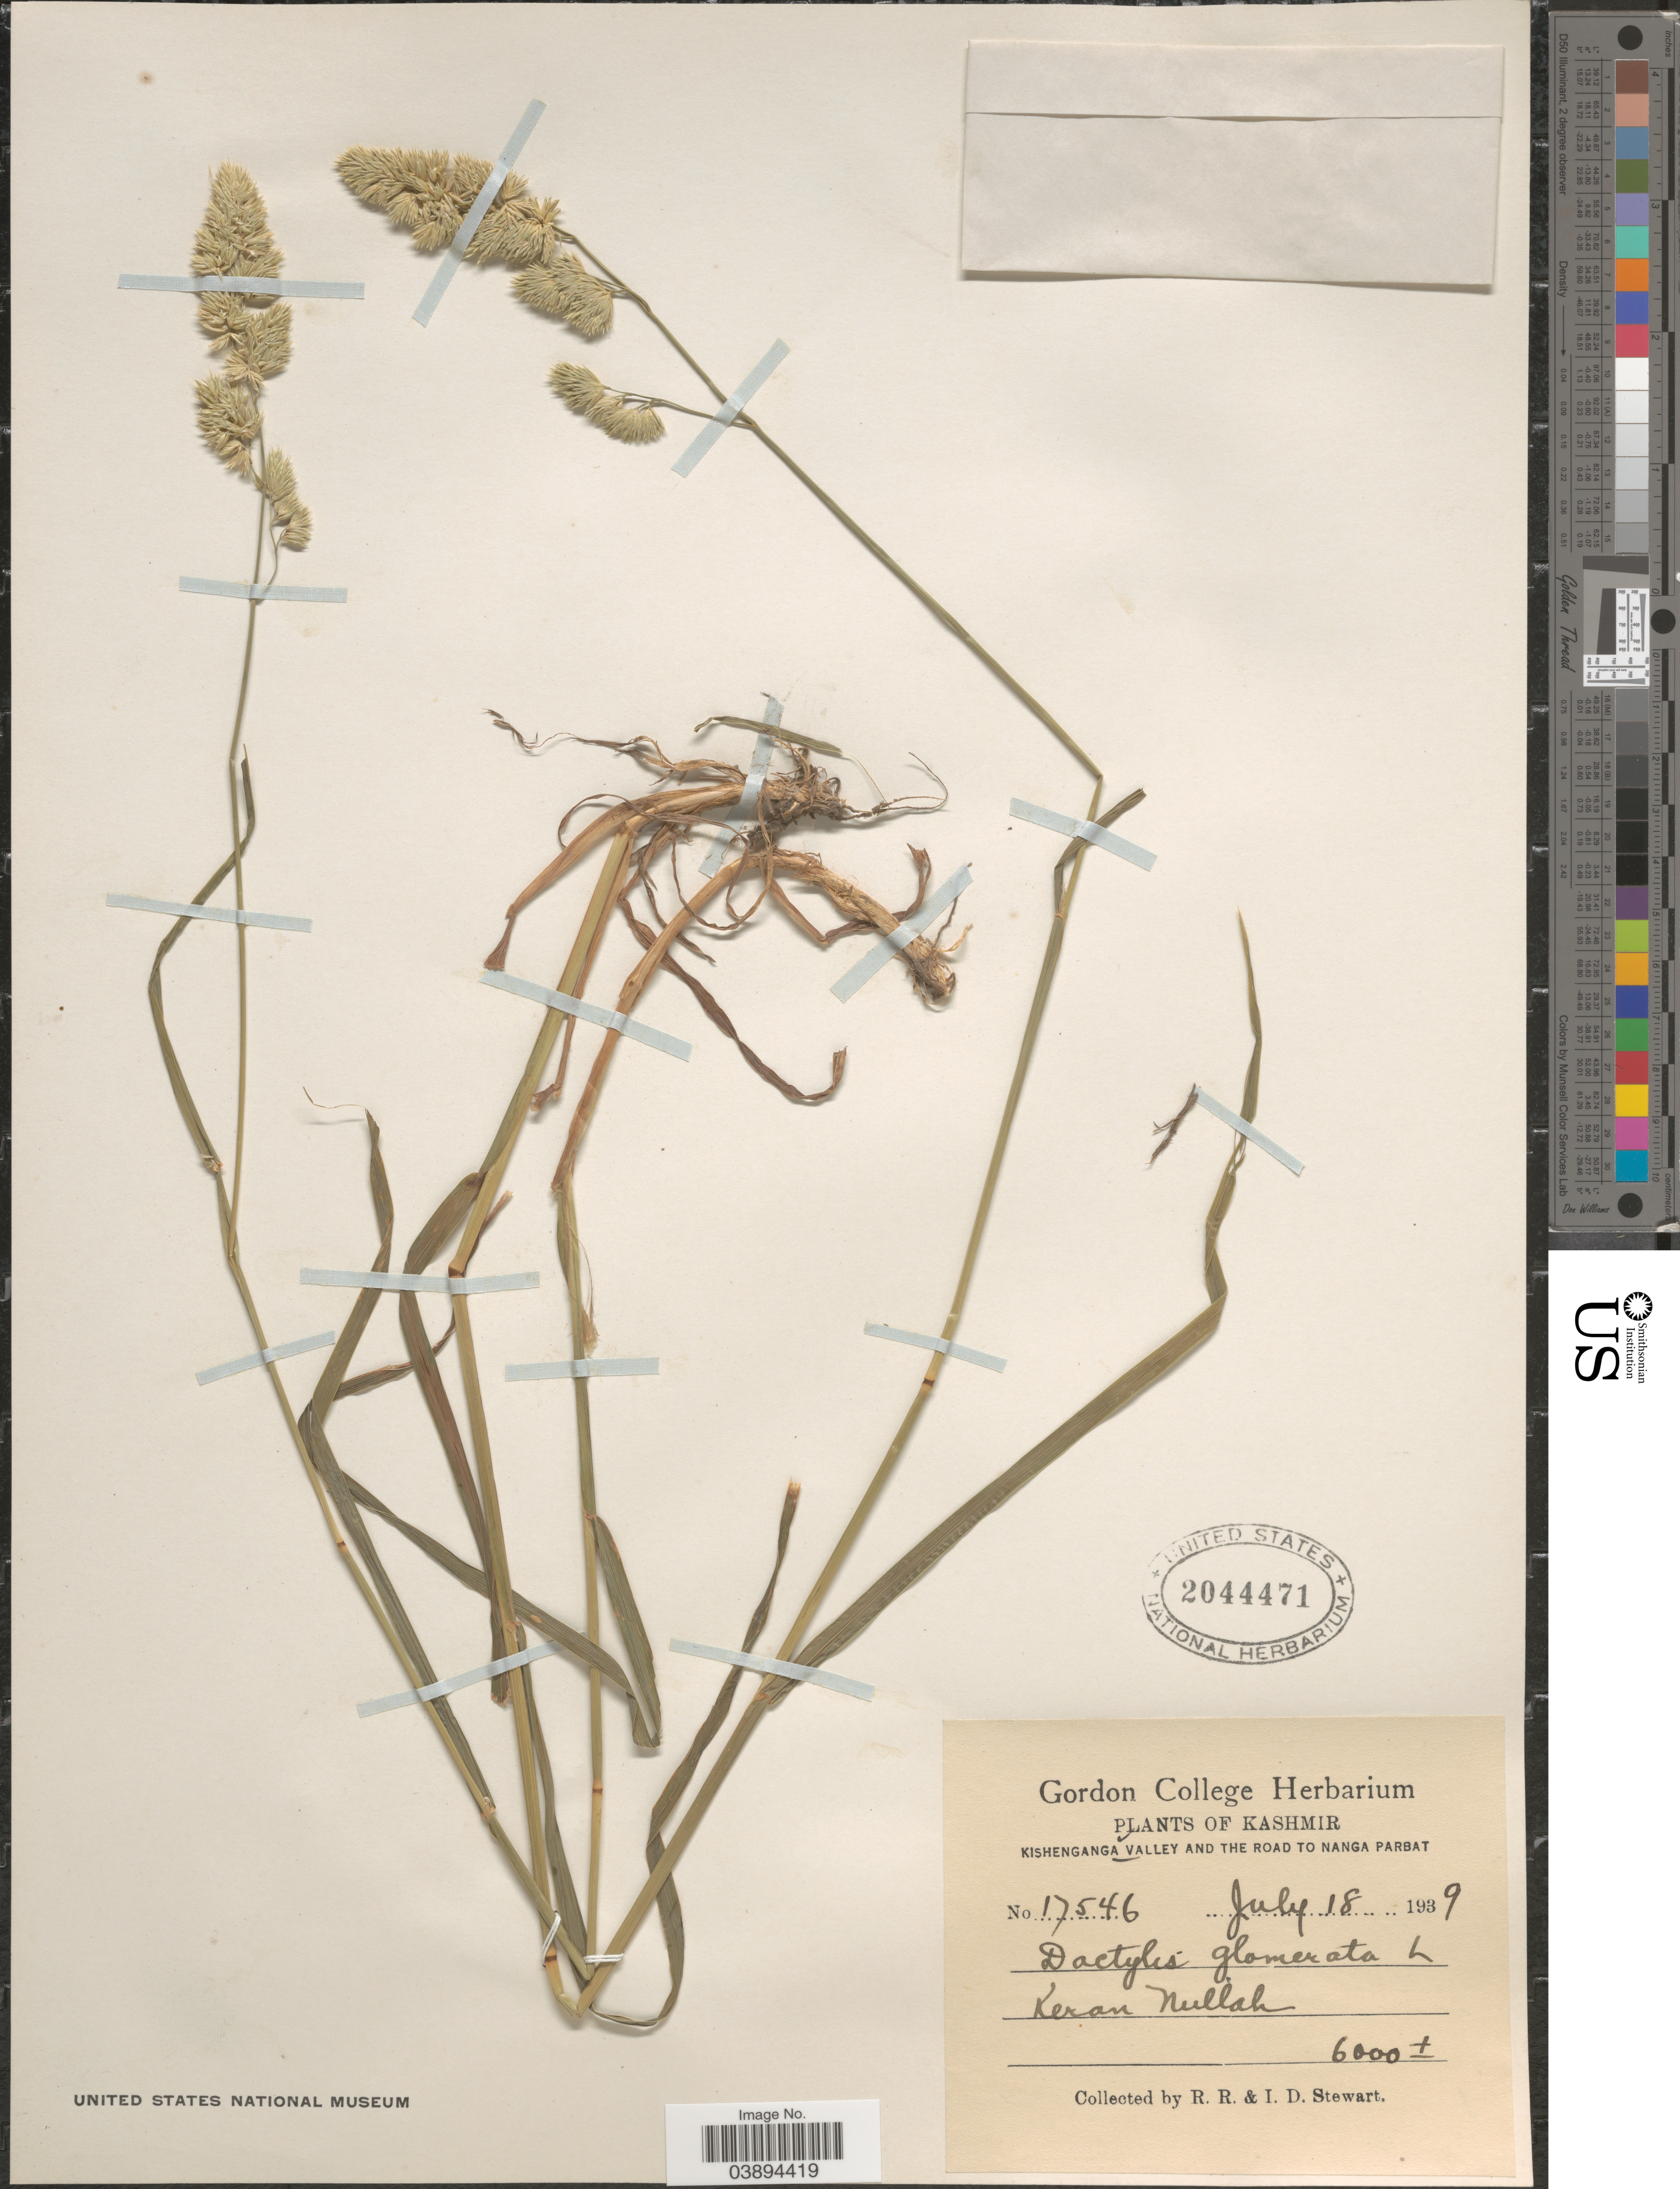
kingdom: Plantae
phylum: Tracheophyta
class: Liliopsida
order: Poales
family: Poaceae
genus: Dactylis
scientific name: Dactylis glomerata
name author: L.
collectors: R. Stewart & I. Stewart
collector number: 17546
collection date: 1939-07-18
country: India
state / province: Jammu and Kashmir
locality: Kashmir. Kishengana Valley and the road to Nanga Parbat. Keran Nullah.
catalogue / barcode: US 2044471